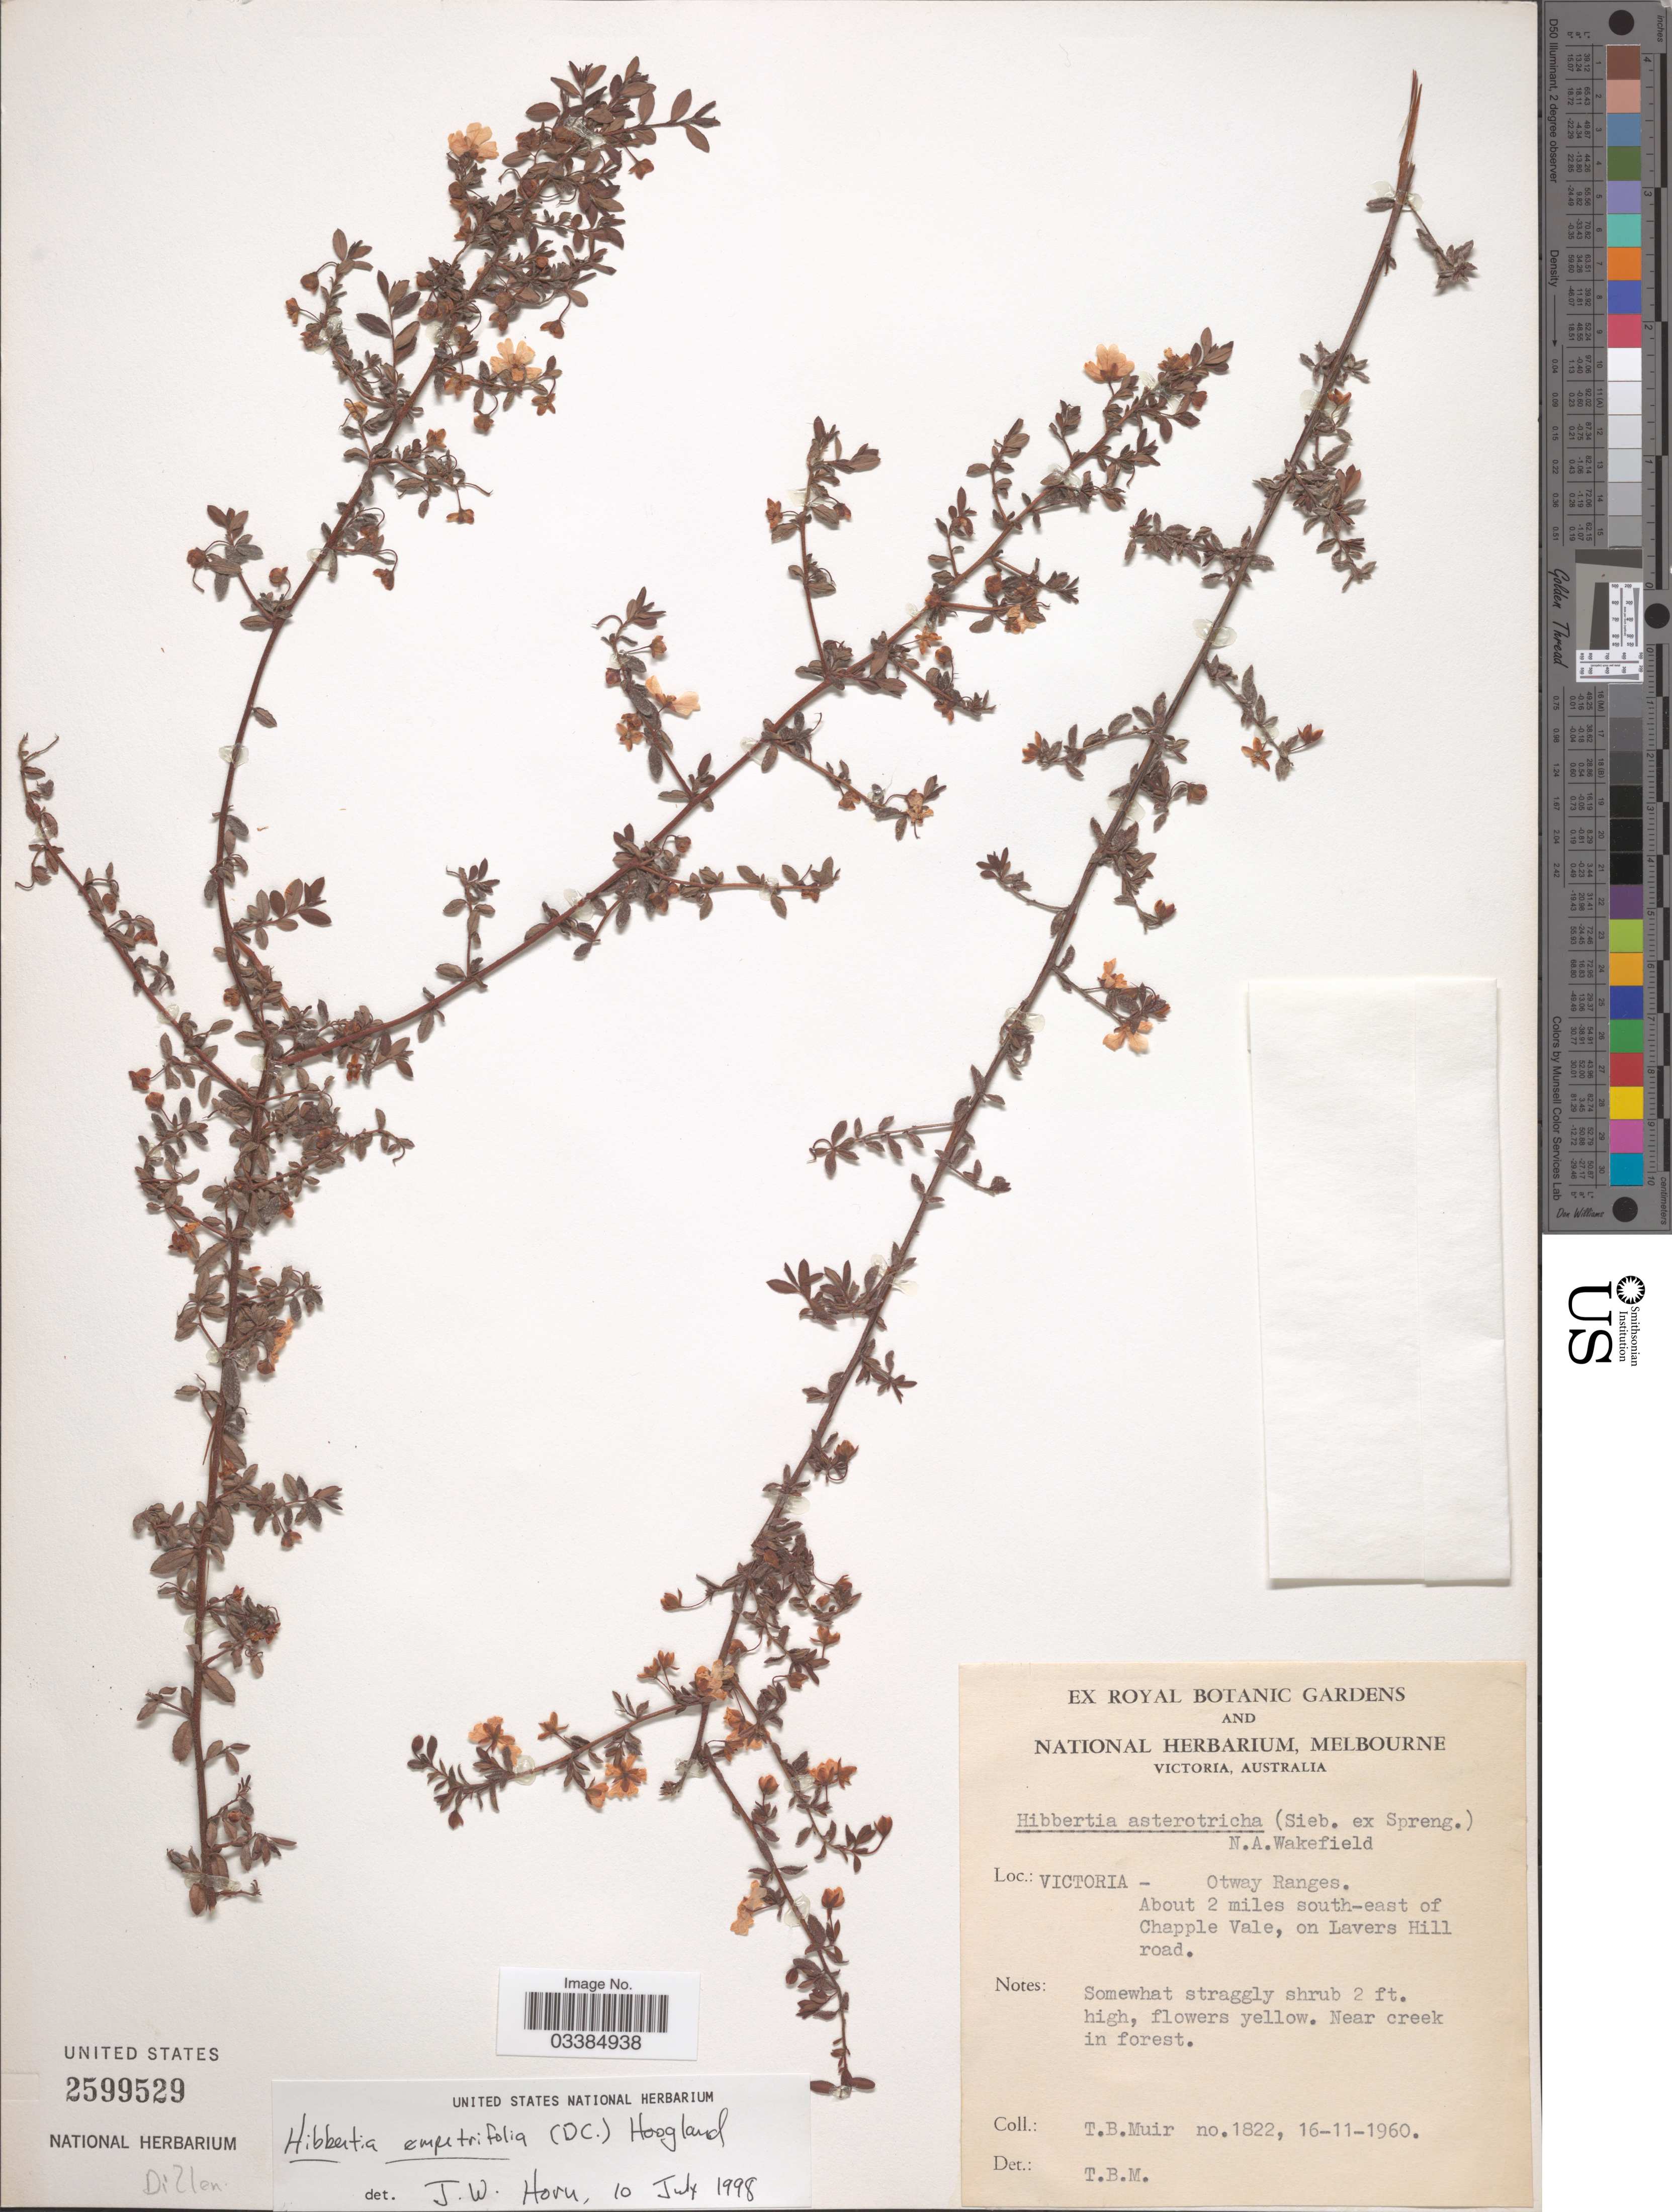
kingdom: Plantae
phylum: Tracheophyta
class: Magnoliopsida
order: Dilleniales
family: Dilleniaceae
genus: Hibbertia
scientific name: Hibbertia empetrifolia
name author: (DC.) Hoogland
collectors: T. Muir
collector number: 1822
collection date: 1960-11-16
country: Australia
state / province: Victoria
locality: Victoria - Otway Ranges. About 2 miles south-east of Chapple Vale, on Lavers Hill road. Near creek in forest.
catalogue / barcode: US 2599529